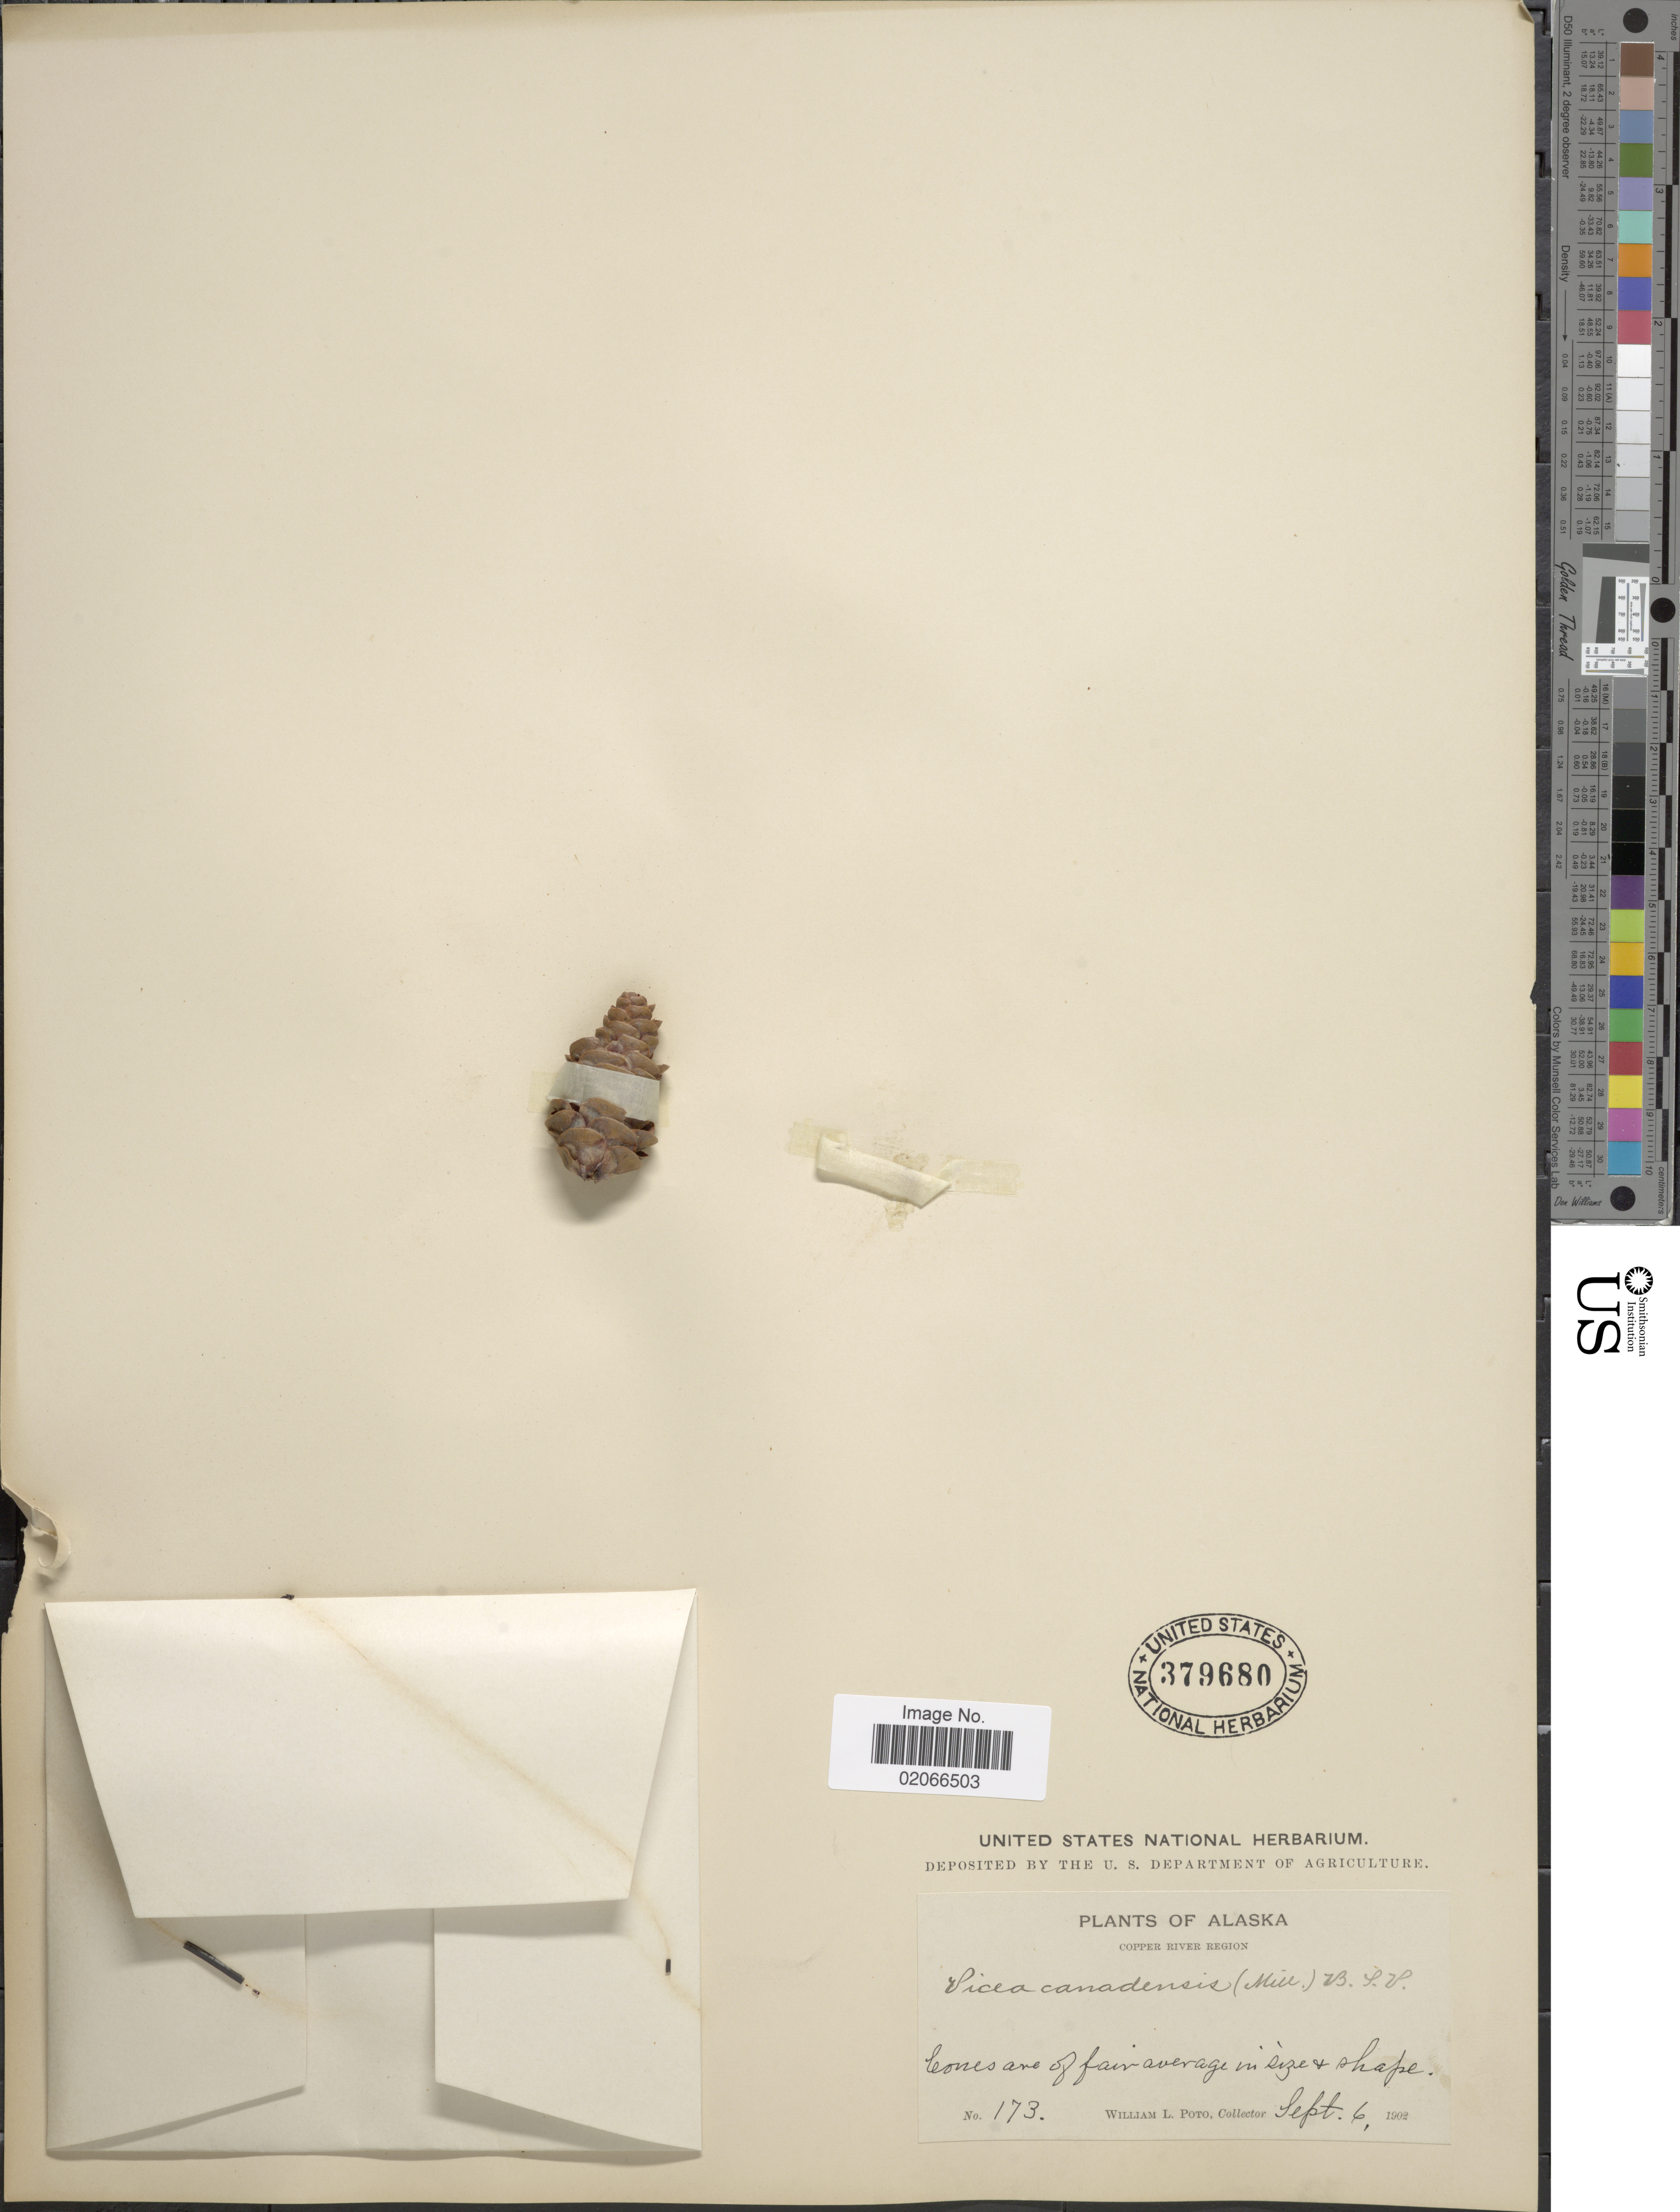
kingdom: Plantae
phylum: Tracheophyta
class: Pinopsida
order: Pinales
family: Pinaceae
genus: Picea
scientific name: Picea glauca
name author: (Moench) Voss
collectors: W. Poto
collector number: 173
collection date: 1902-09-06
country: United States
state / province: Alaska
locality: Copper River Region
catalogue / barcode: US 379680